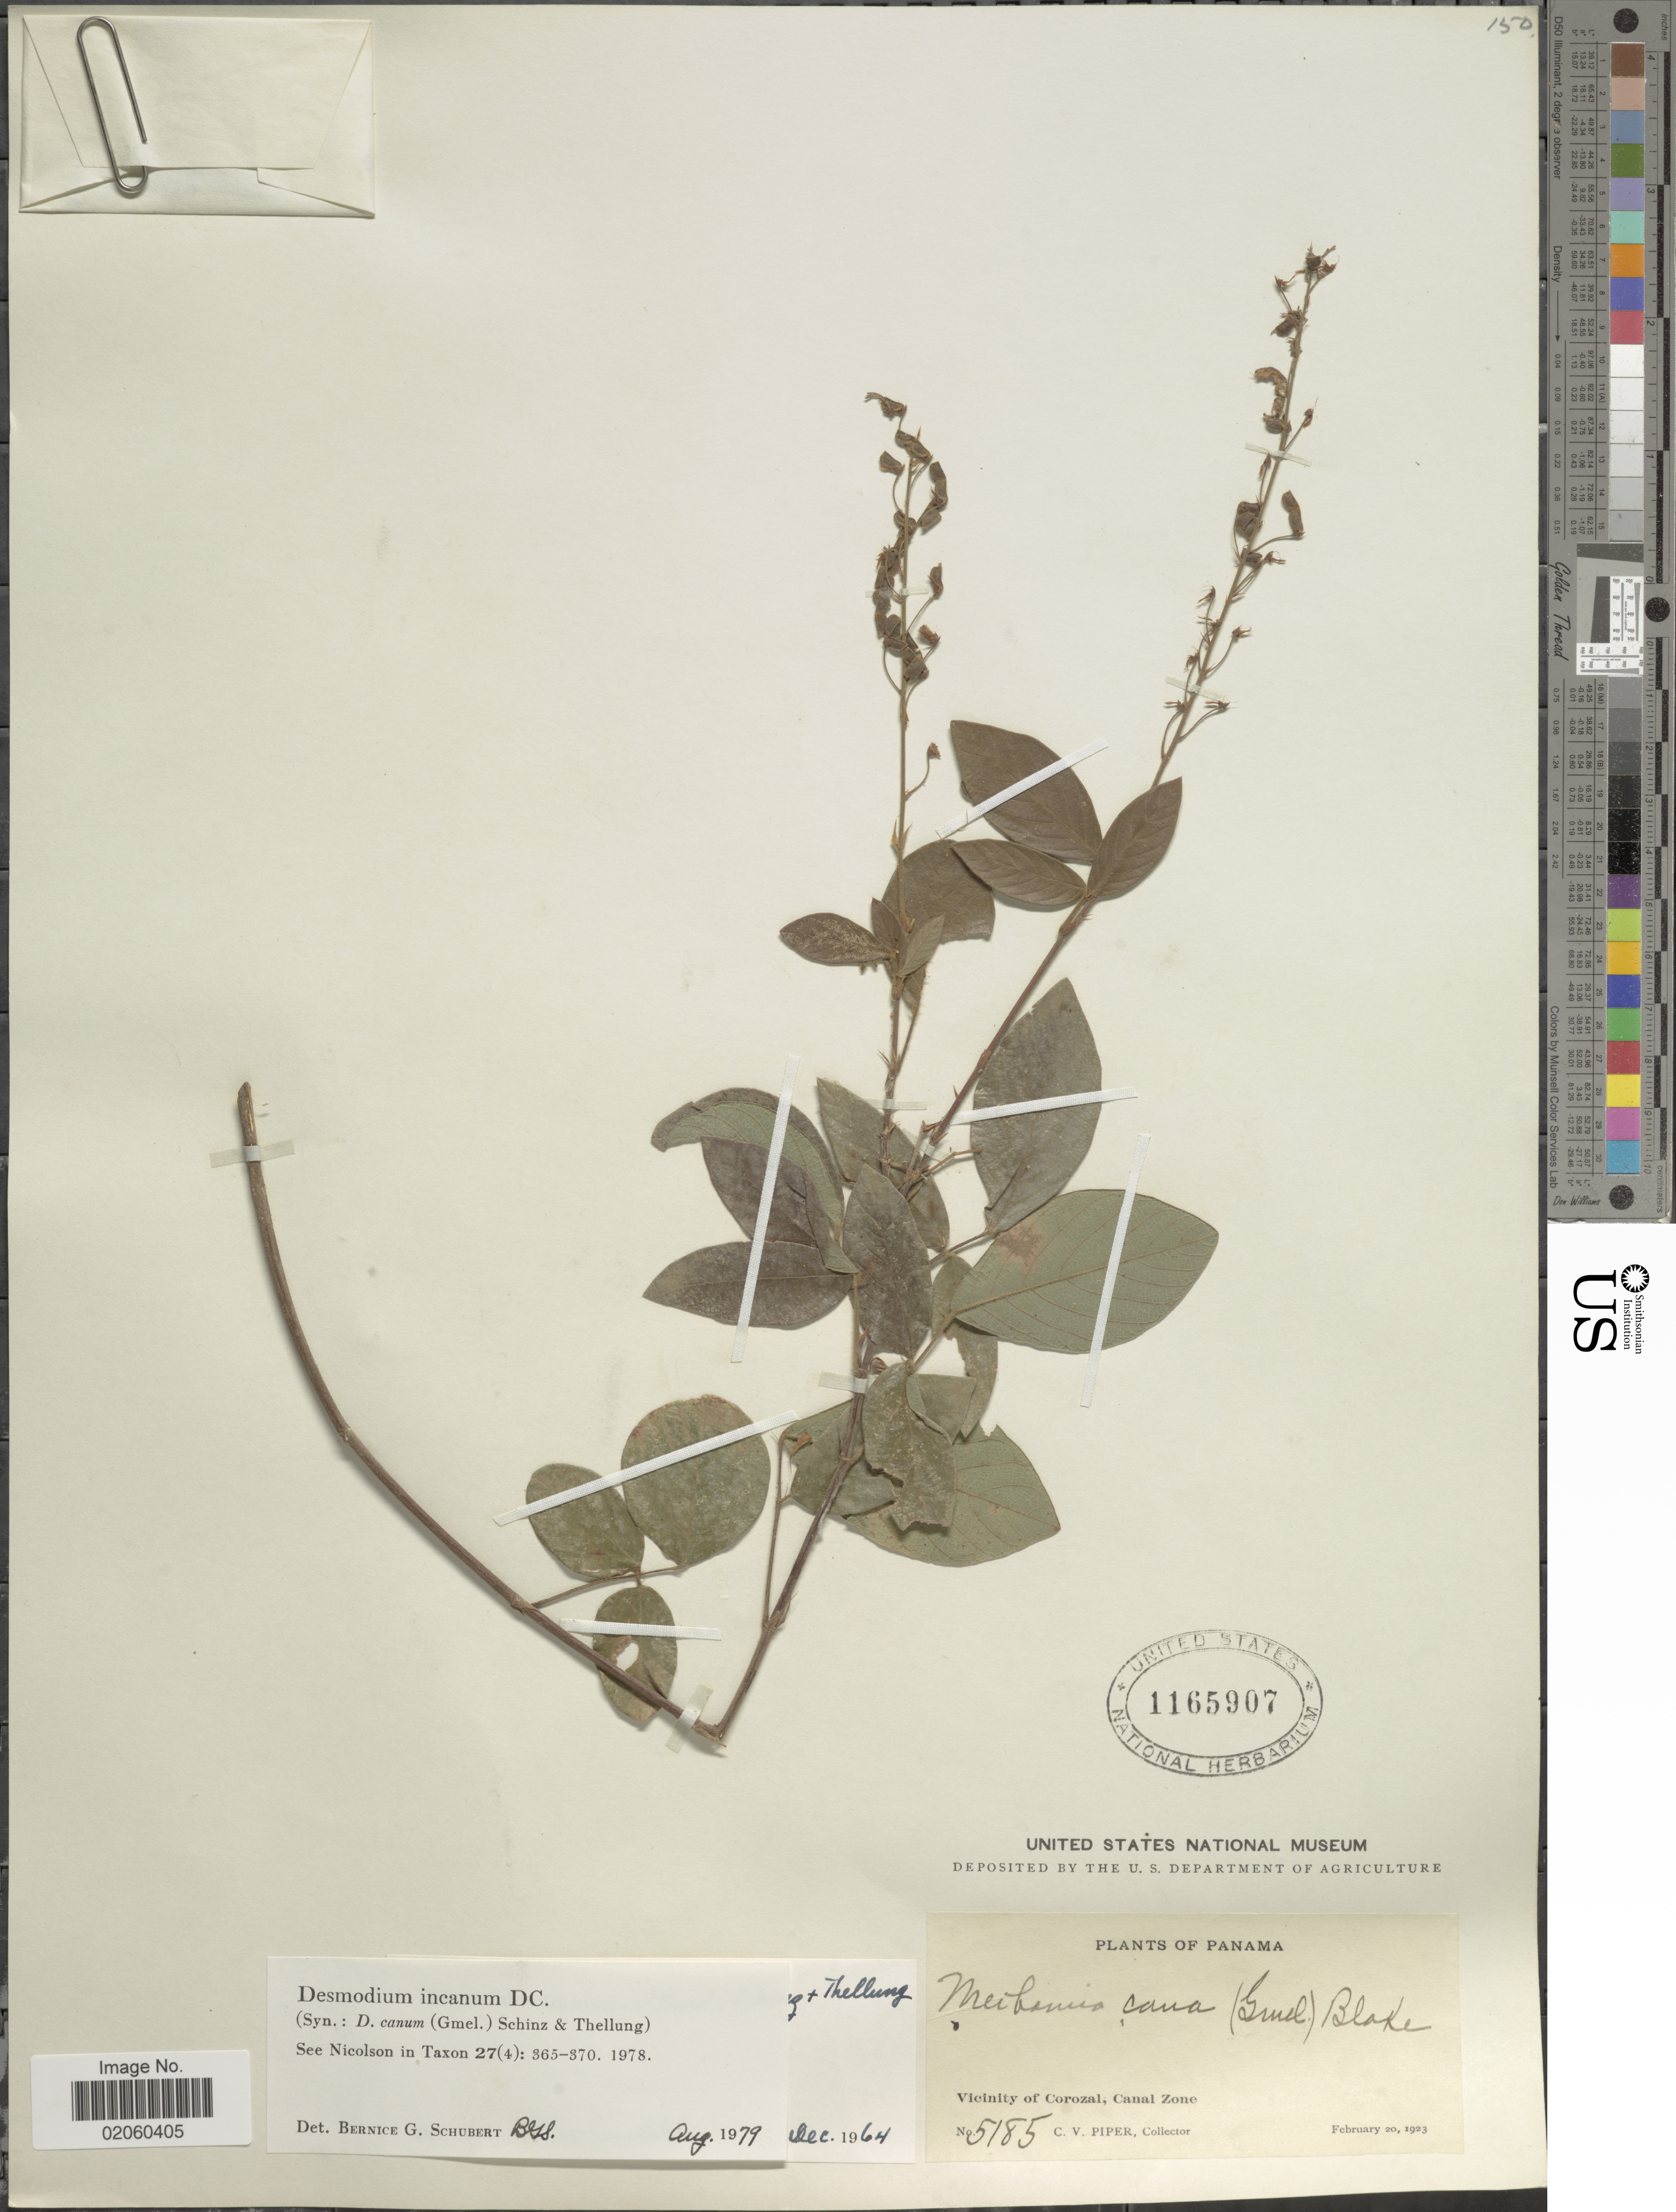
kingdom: Plantae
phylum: Tracheophyta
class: Magnoliopsida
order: Fabales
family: Fabaceae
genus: Desmodium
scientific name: Desmodium incanum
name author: (Sw.) DC.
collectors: C. V. Piper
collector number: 5185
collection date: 1923-02-20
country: Panama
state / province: Colón / Panamá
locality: Vicinity of Corozal, Canal Zone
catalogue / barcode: US 1165907